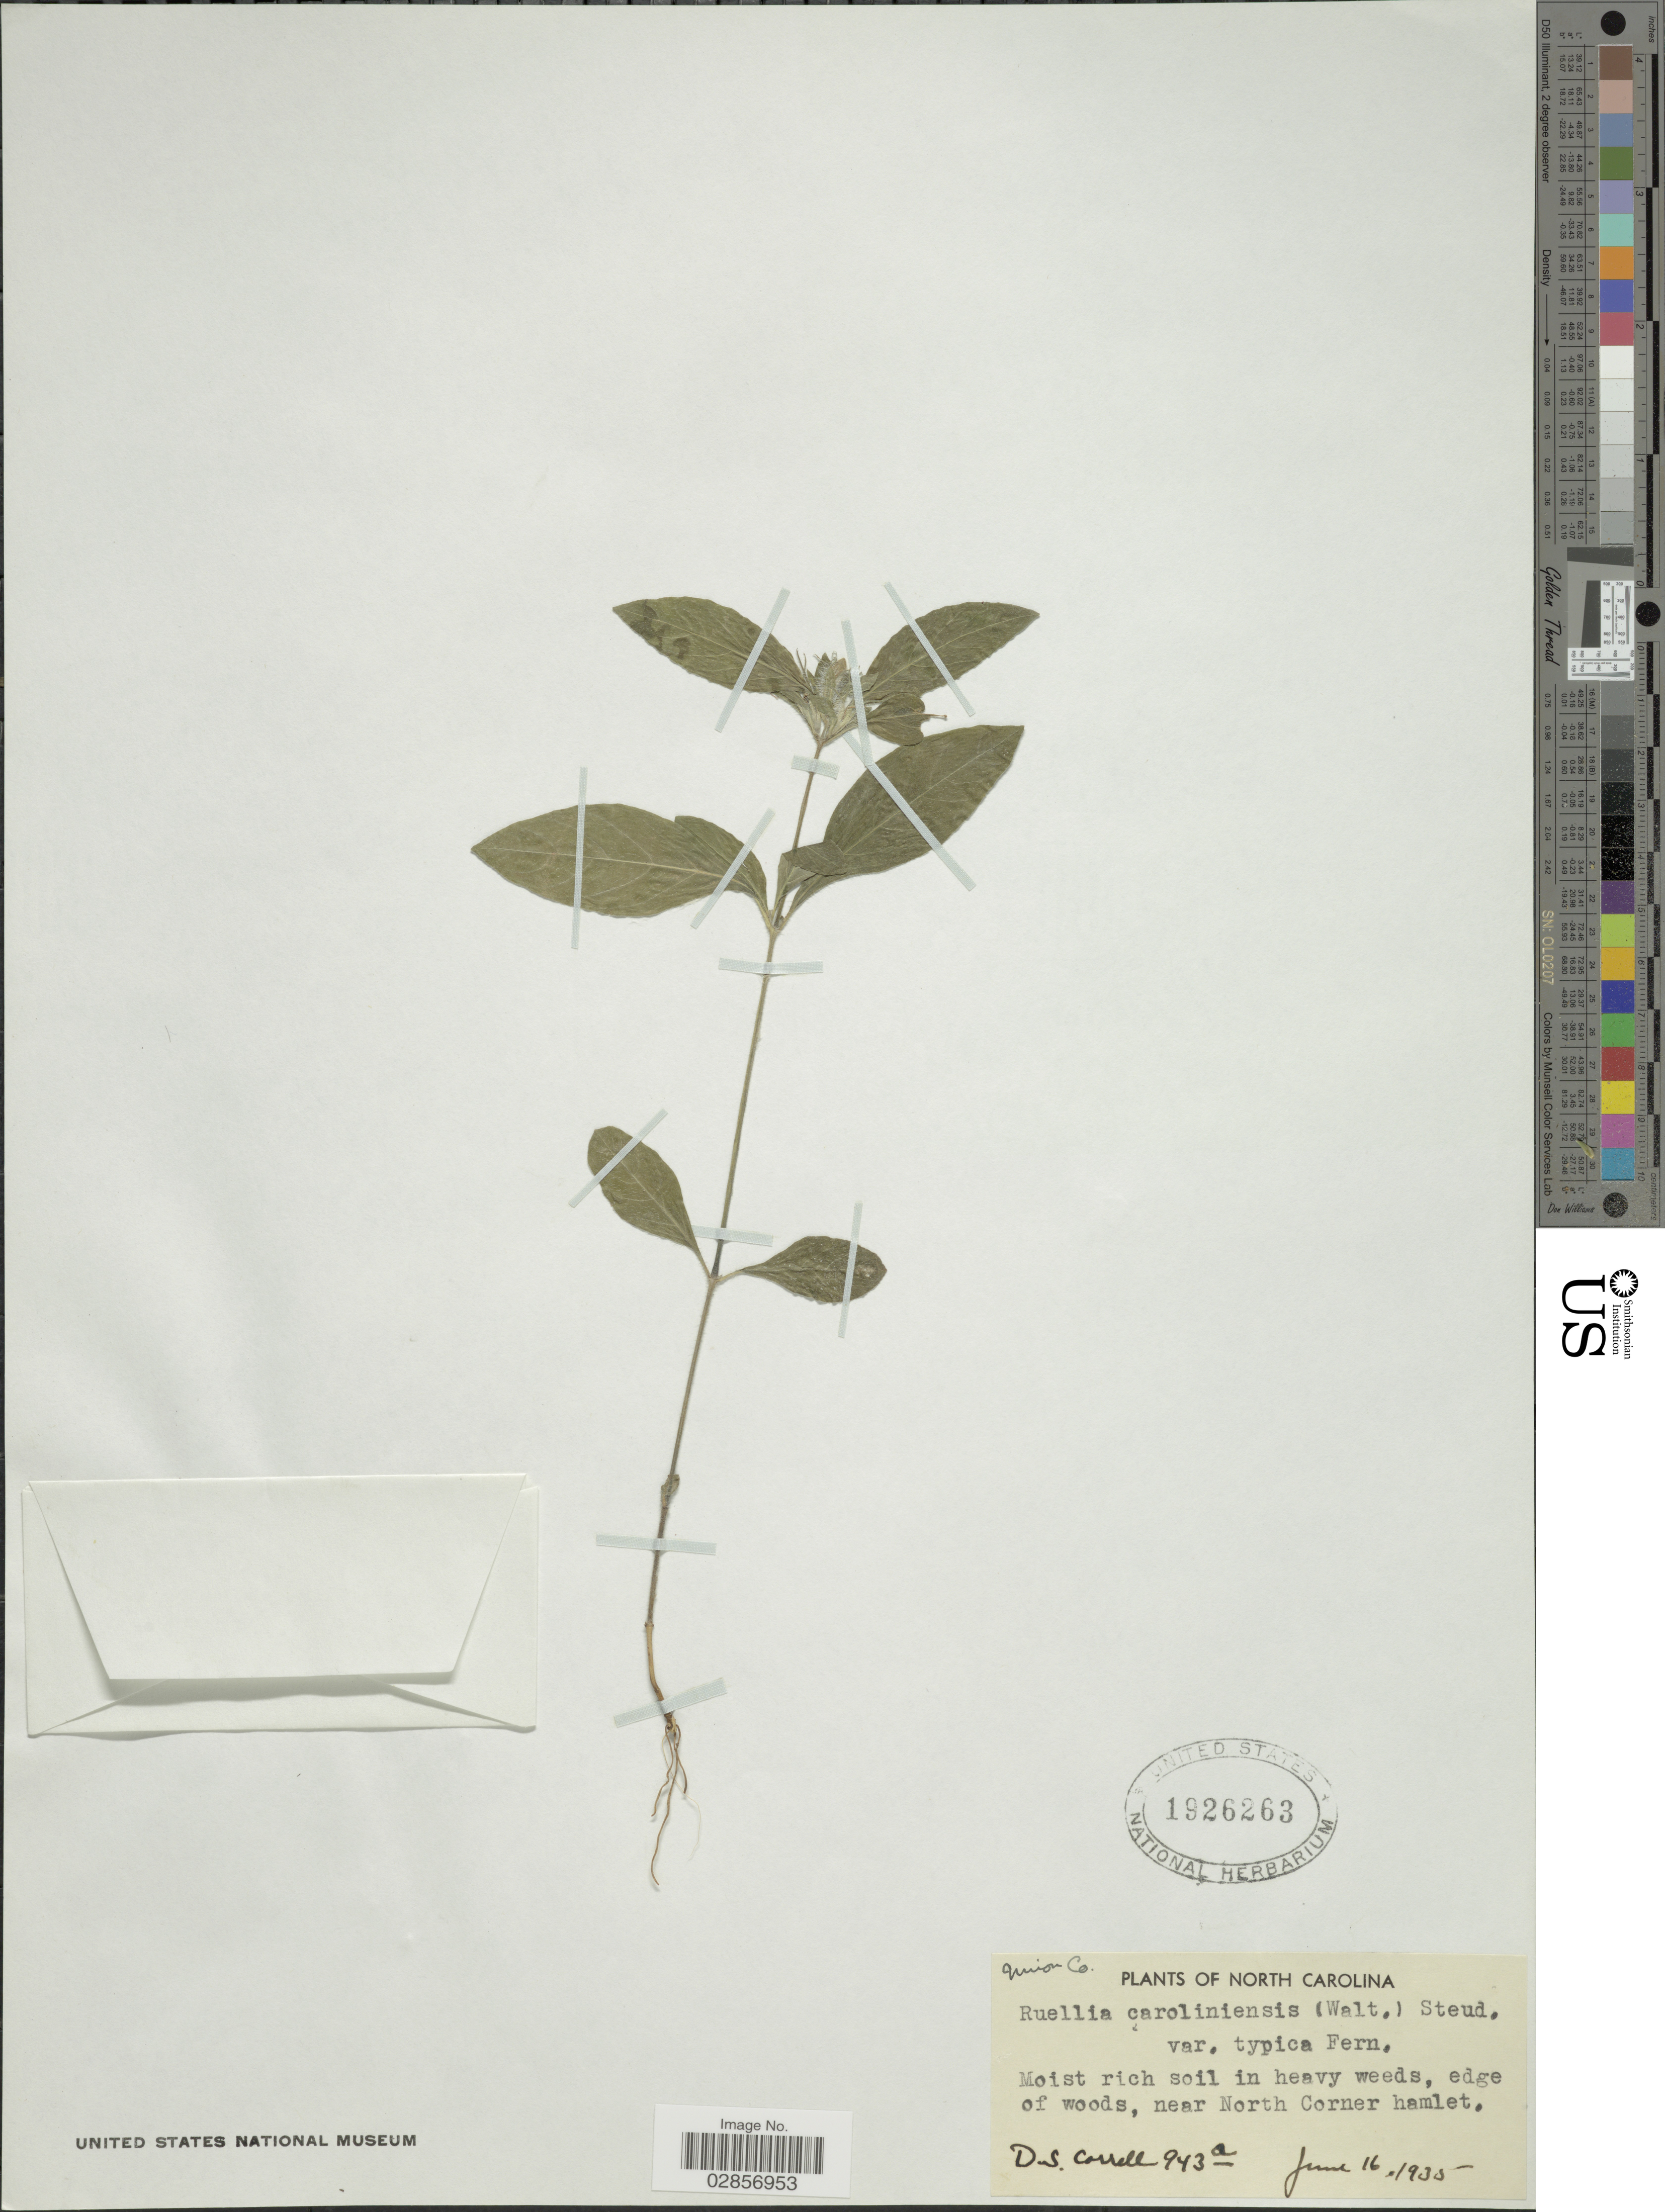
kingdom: Plantae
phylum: Tracheophyta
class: Magnoliopsida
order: Lamiales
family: Acanthaceae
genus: Ruellia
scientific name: Ruellia caroliniensis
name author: (J.F. Gmel.) Steud.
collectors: D. S. Correll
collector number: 943a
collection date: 1935-06-16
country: United States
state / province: North Carolina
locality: Near North Corner hamlet. Union Co.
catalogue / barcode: US 1926263